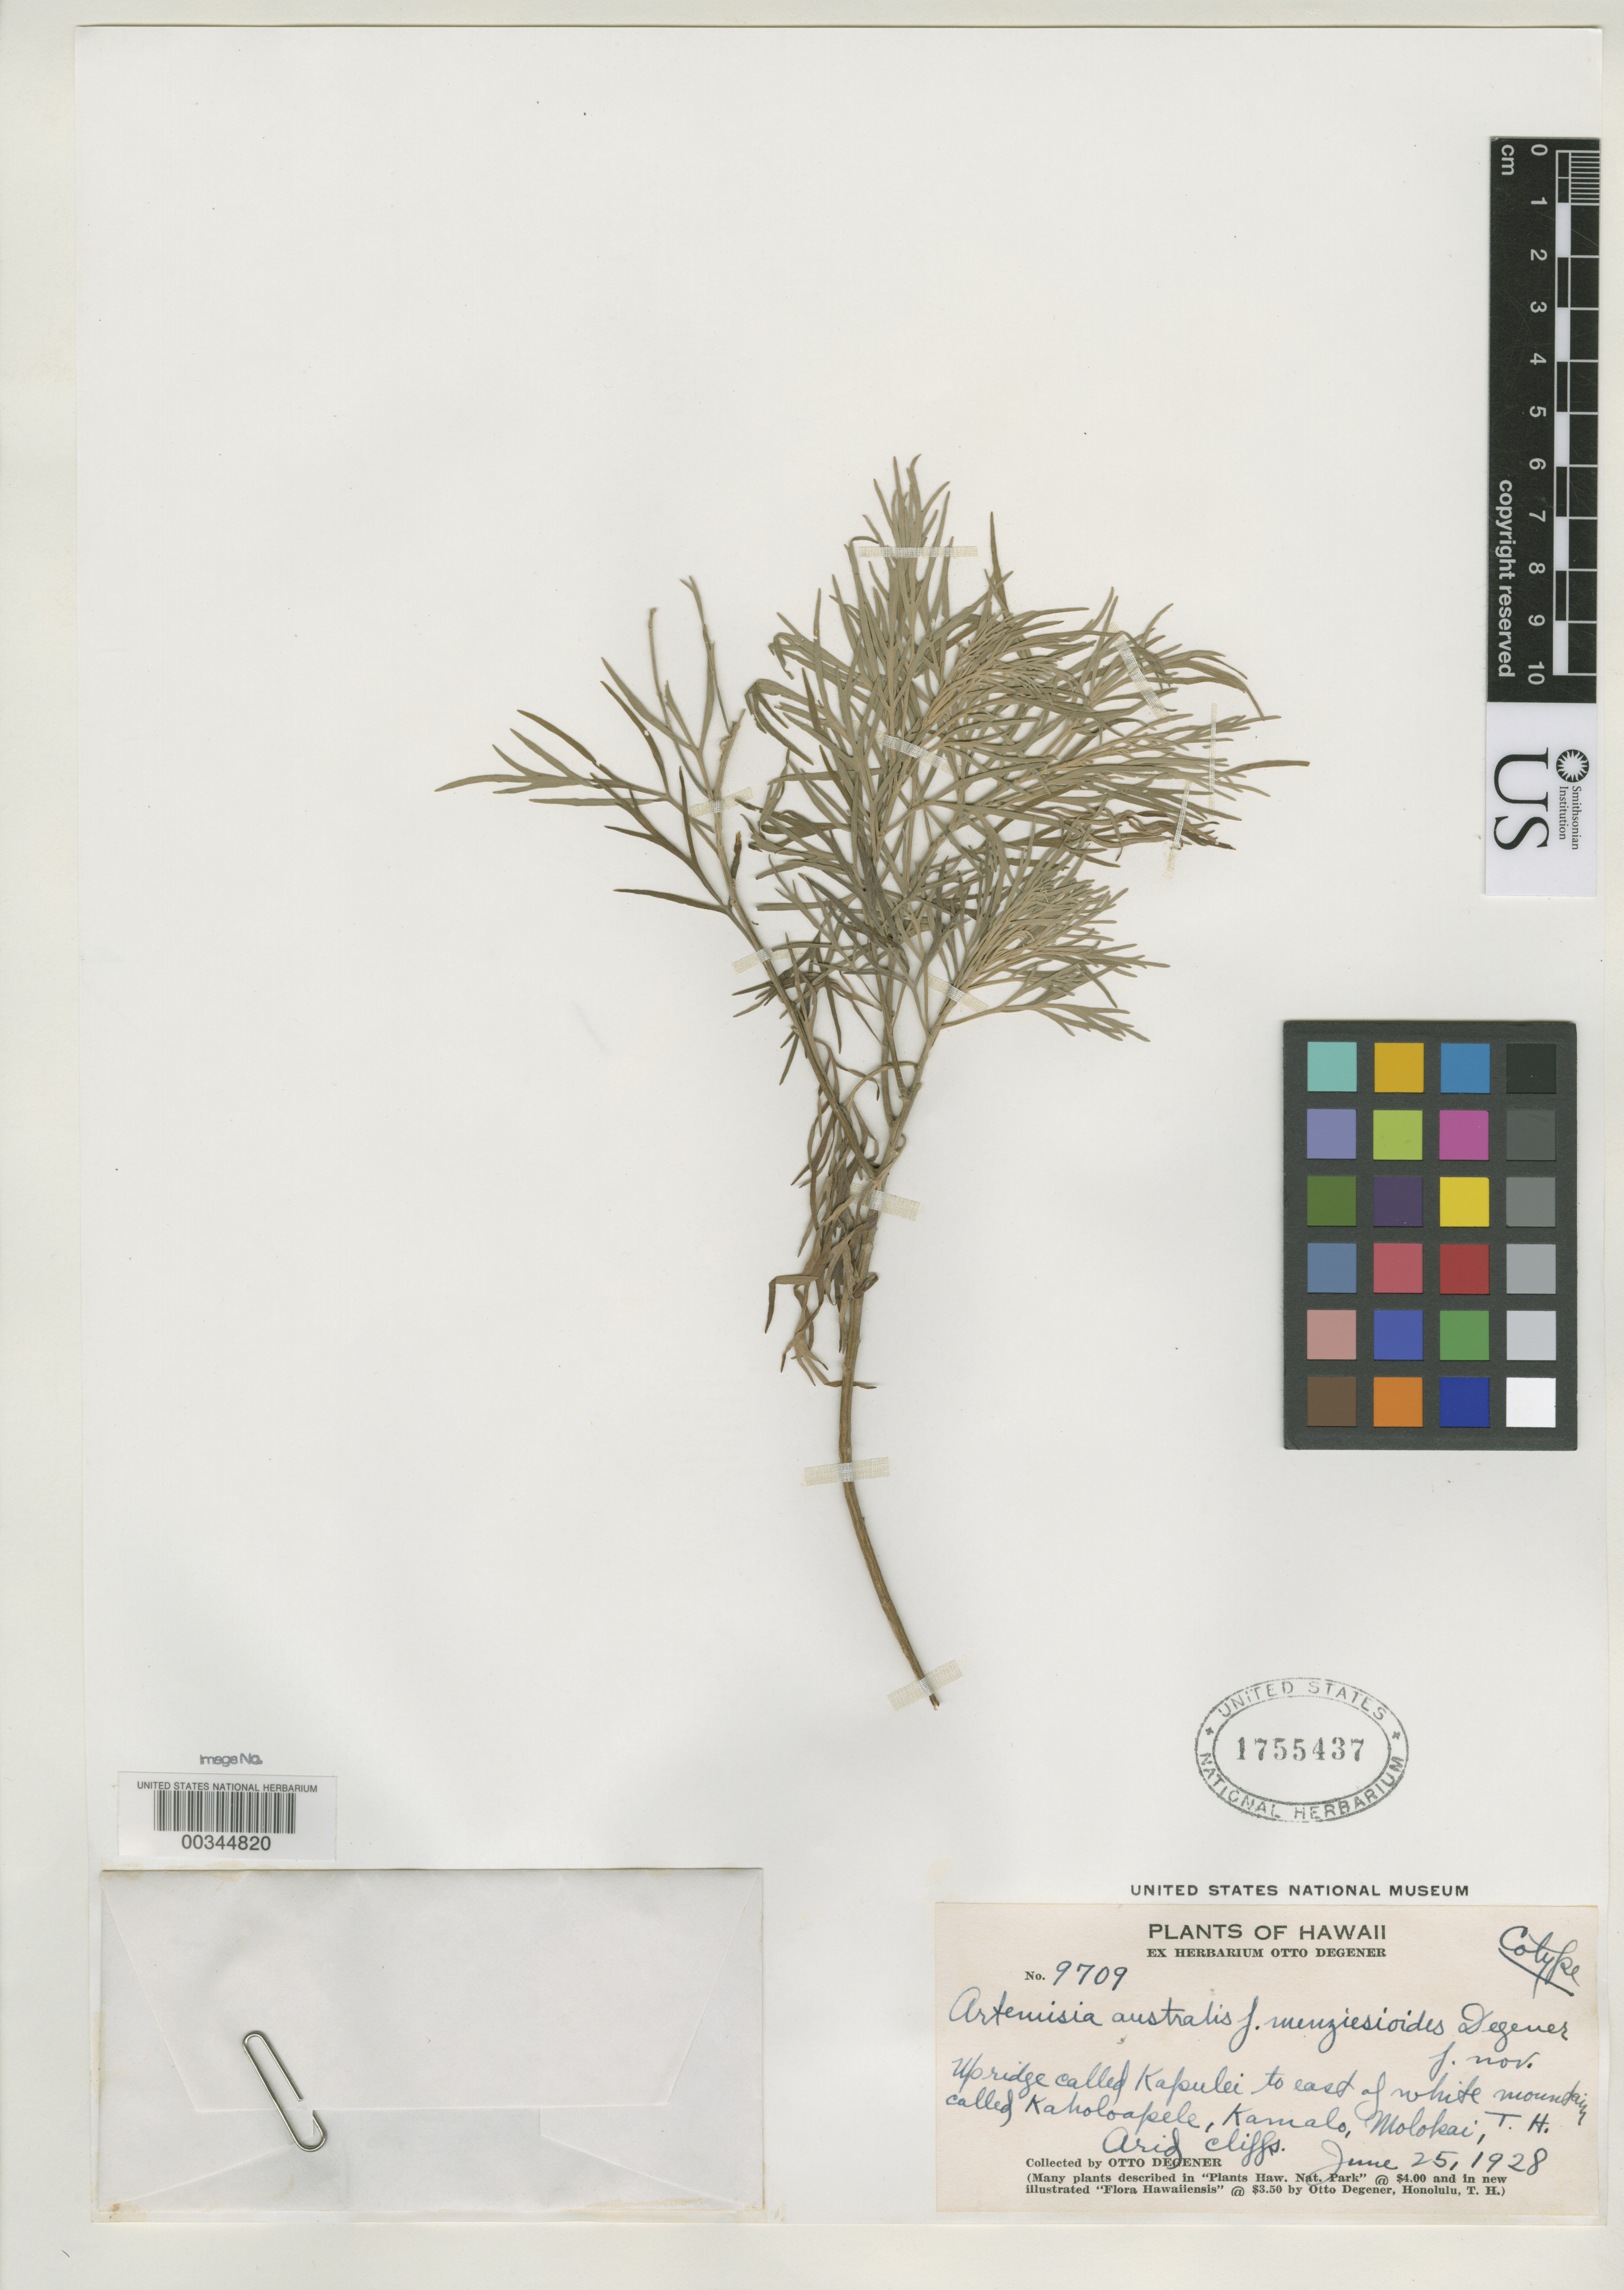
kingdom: Plantae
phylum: Tracheophyta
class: Magnoliopsida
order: Asterales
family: Asteraceae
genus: Artemisia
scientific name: Artemisia australis f. menziesioides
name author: O. Deg.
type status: Isotype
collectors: O. Degener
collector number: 9709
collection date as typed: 25 Jun 1928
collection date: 1928-06-25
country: United States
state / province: Hawaii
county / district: Maui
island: Moloka'i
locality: Up ridge called Kapulei to E of White Mountain called Kaholoapele, Kamalo.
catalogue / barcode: US 1755437